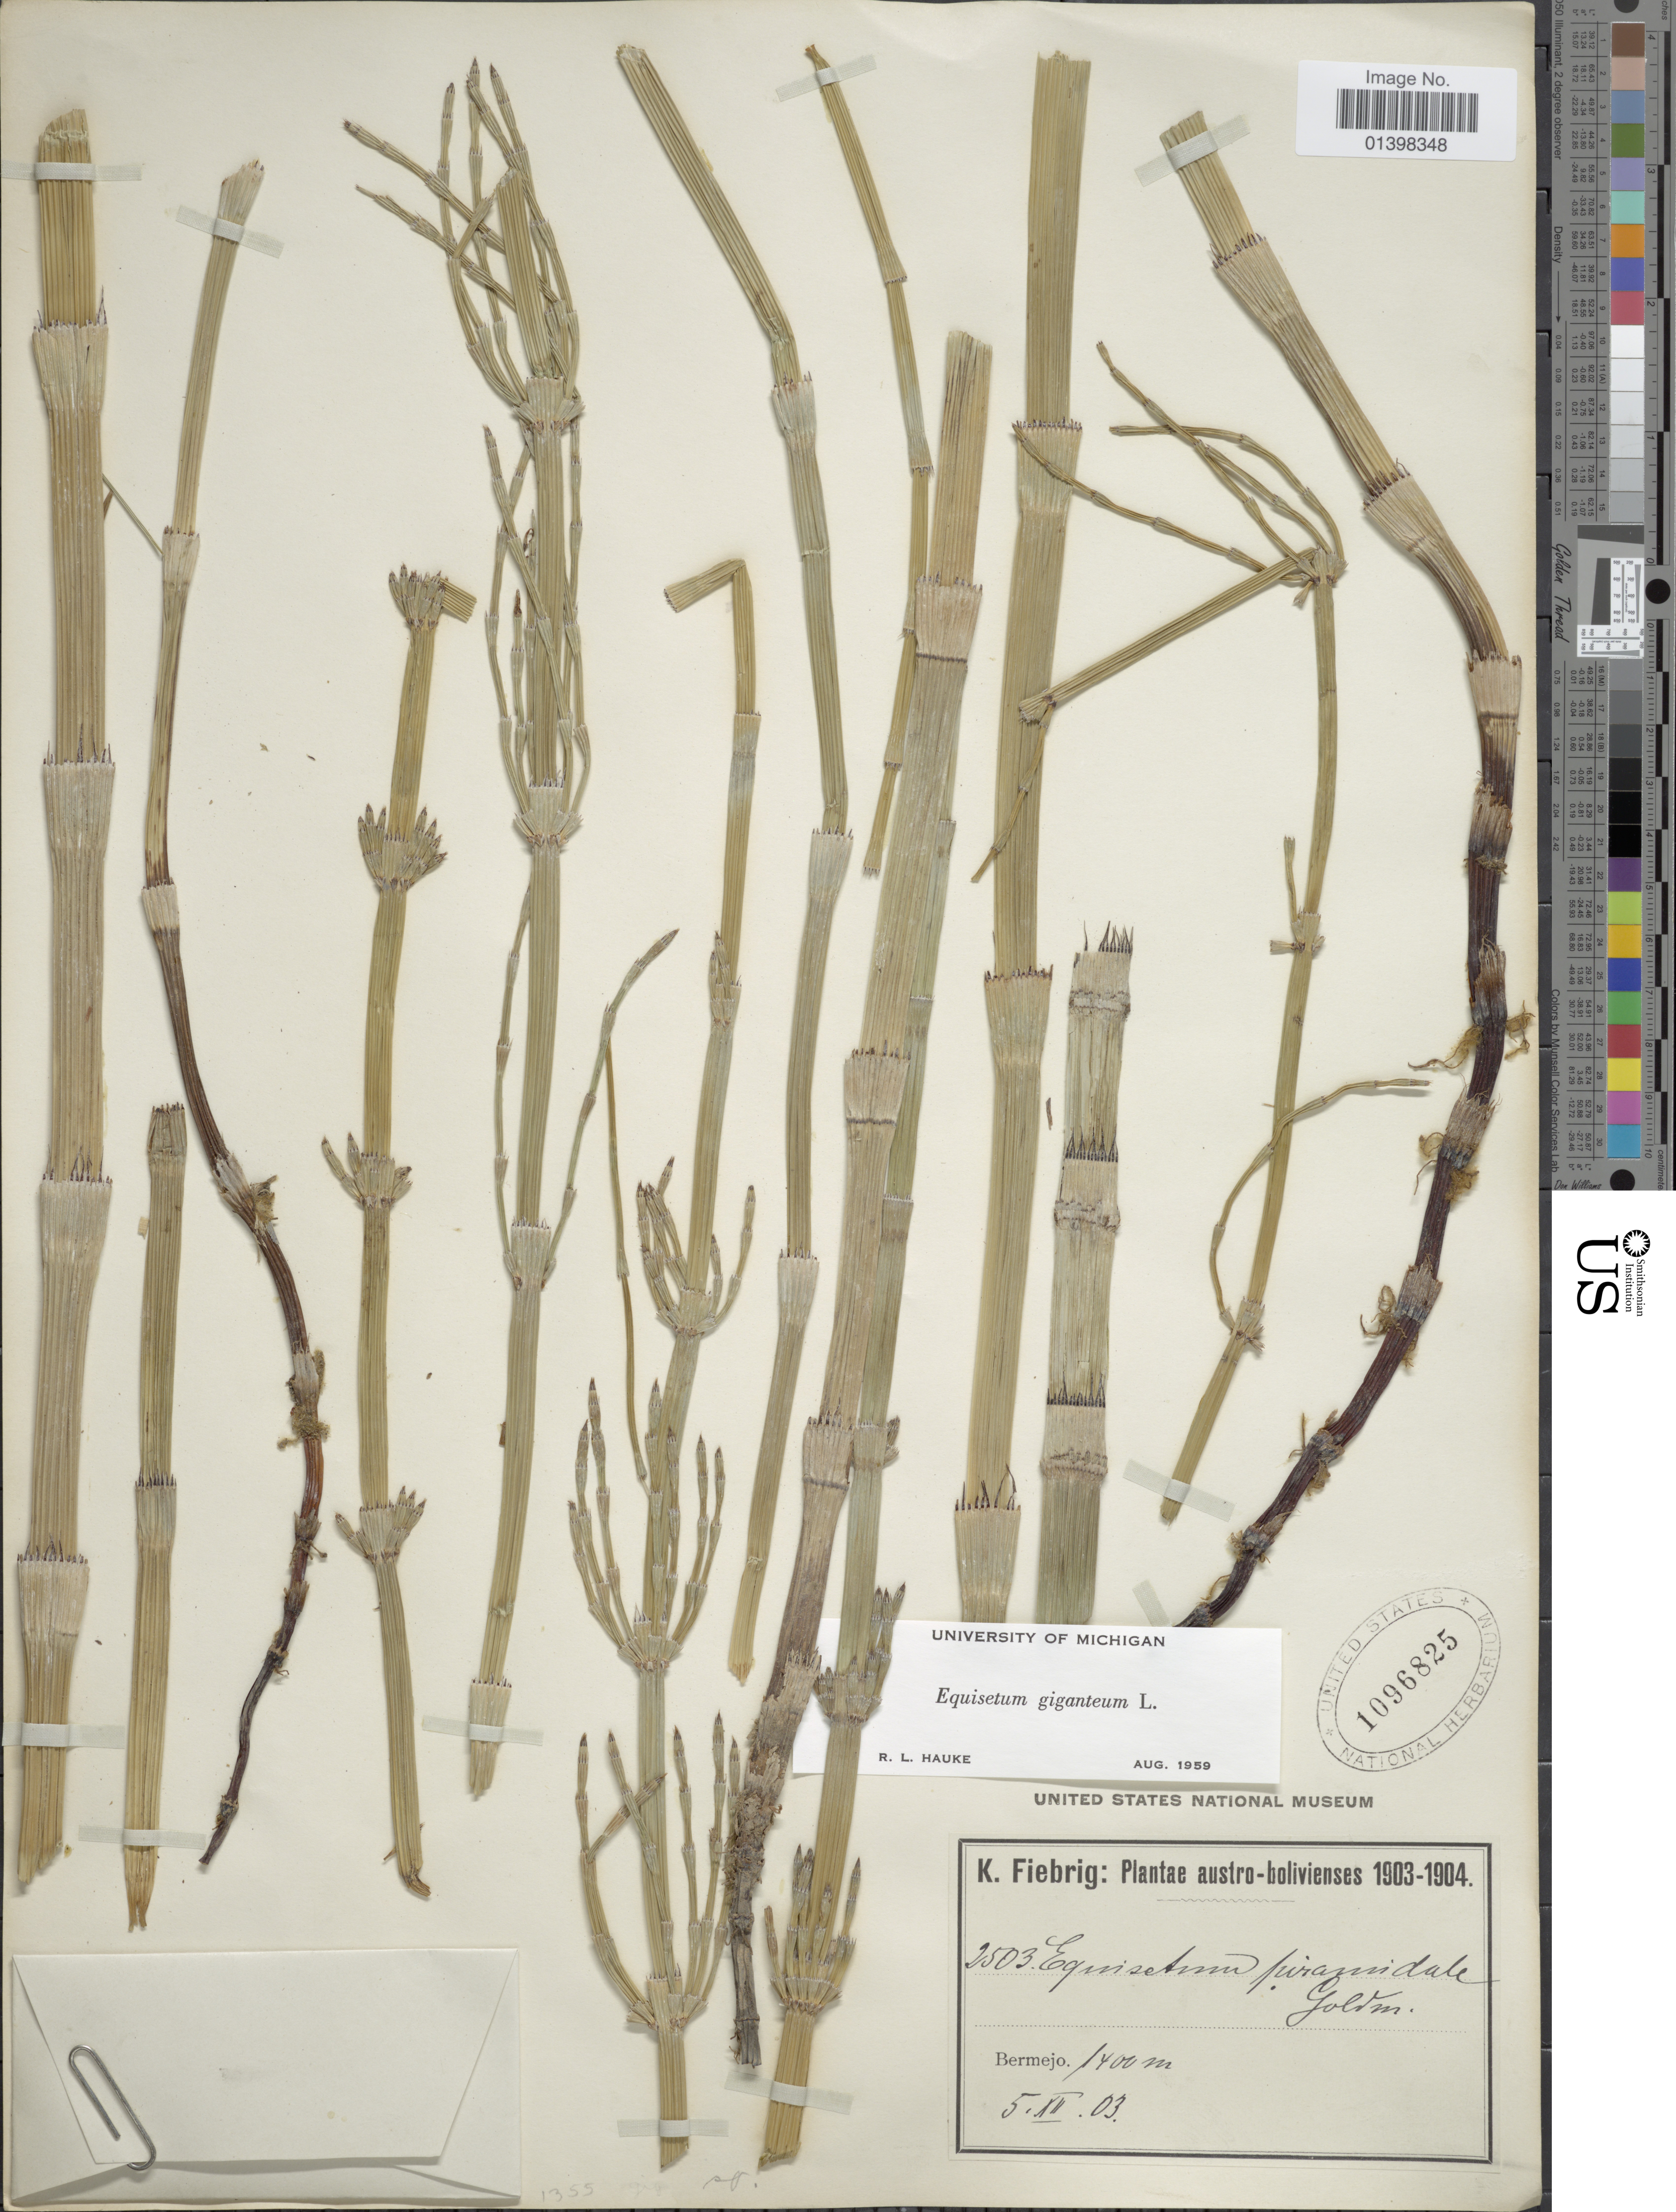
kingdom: Plantae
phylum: Tracheophyta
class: Polypodiopsida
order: Equisetales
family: Equisetaceae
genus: Equisetum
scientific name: Equisetum giganteum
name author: L.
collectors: K. Fiebrig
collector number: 2503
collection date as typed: Transcribed d/m/y: 5/12/3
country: Bolivia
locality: Bermejo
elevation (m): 1400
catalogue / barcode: US 1096825